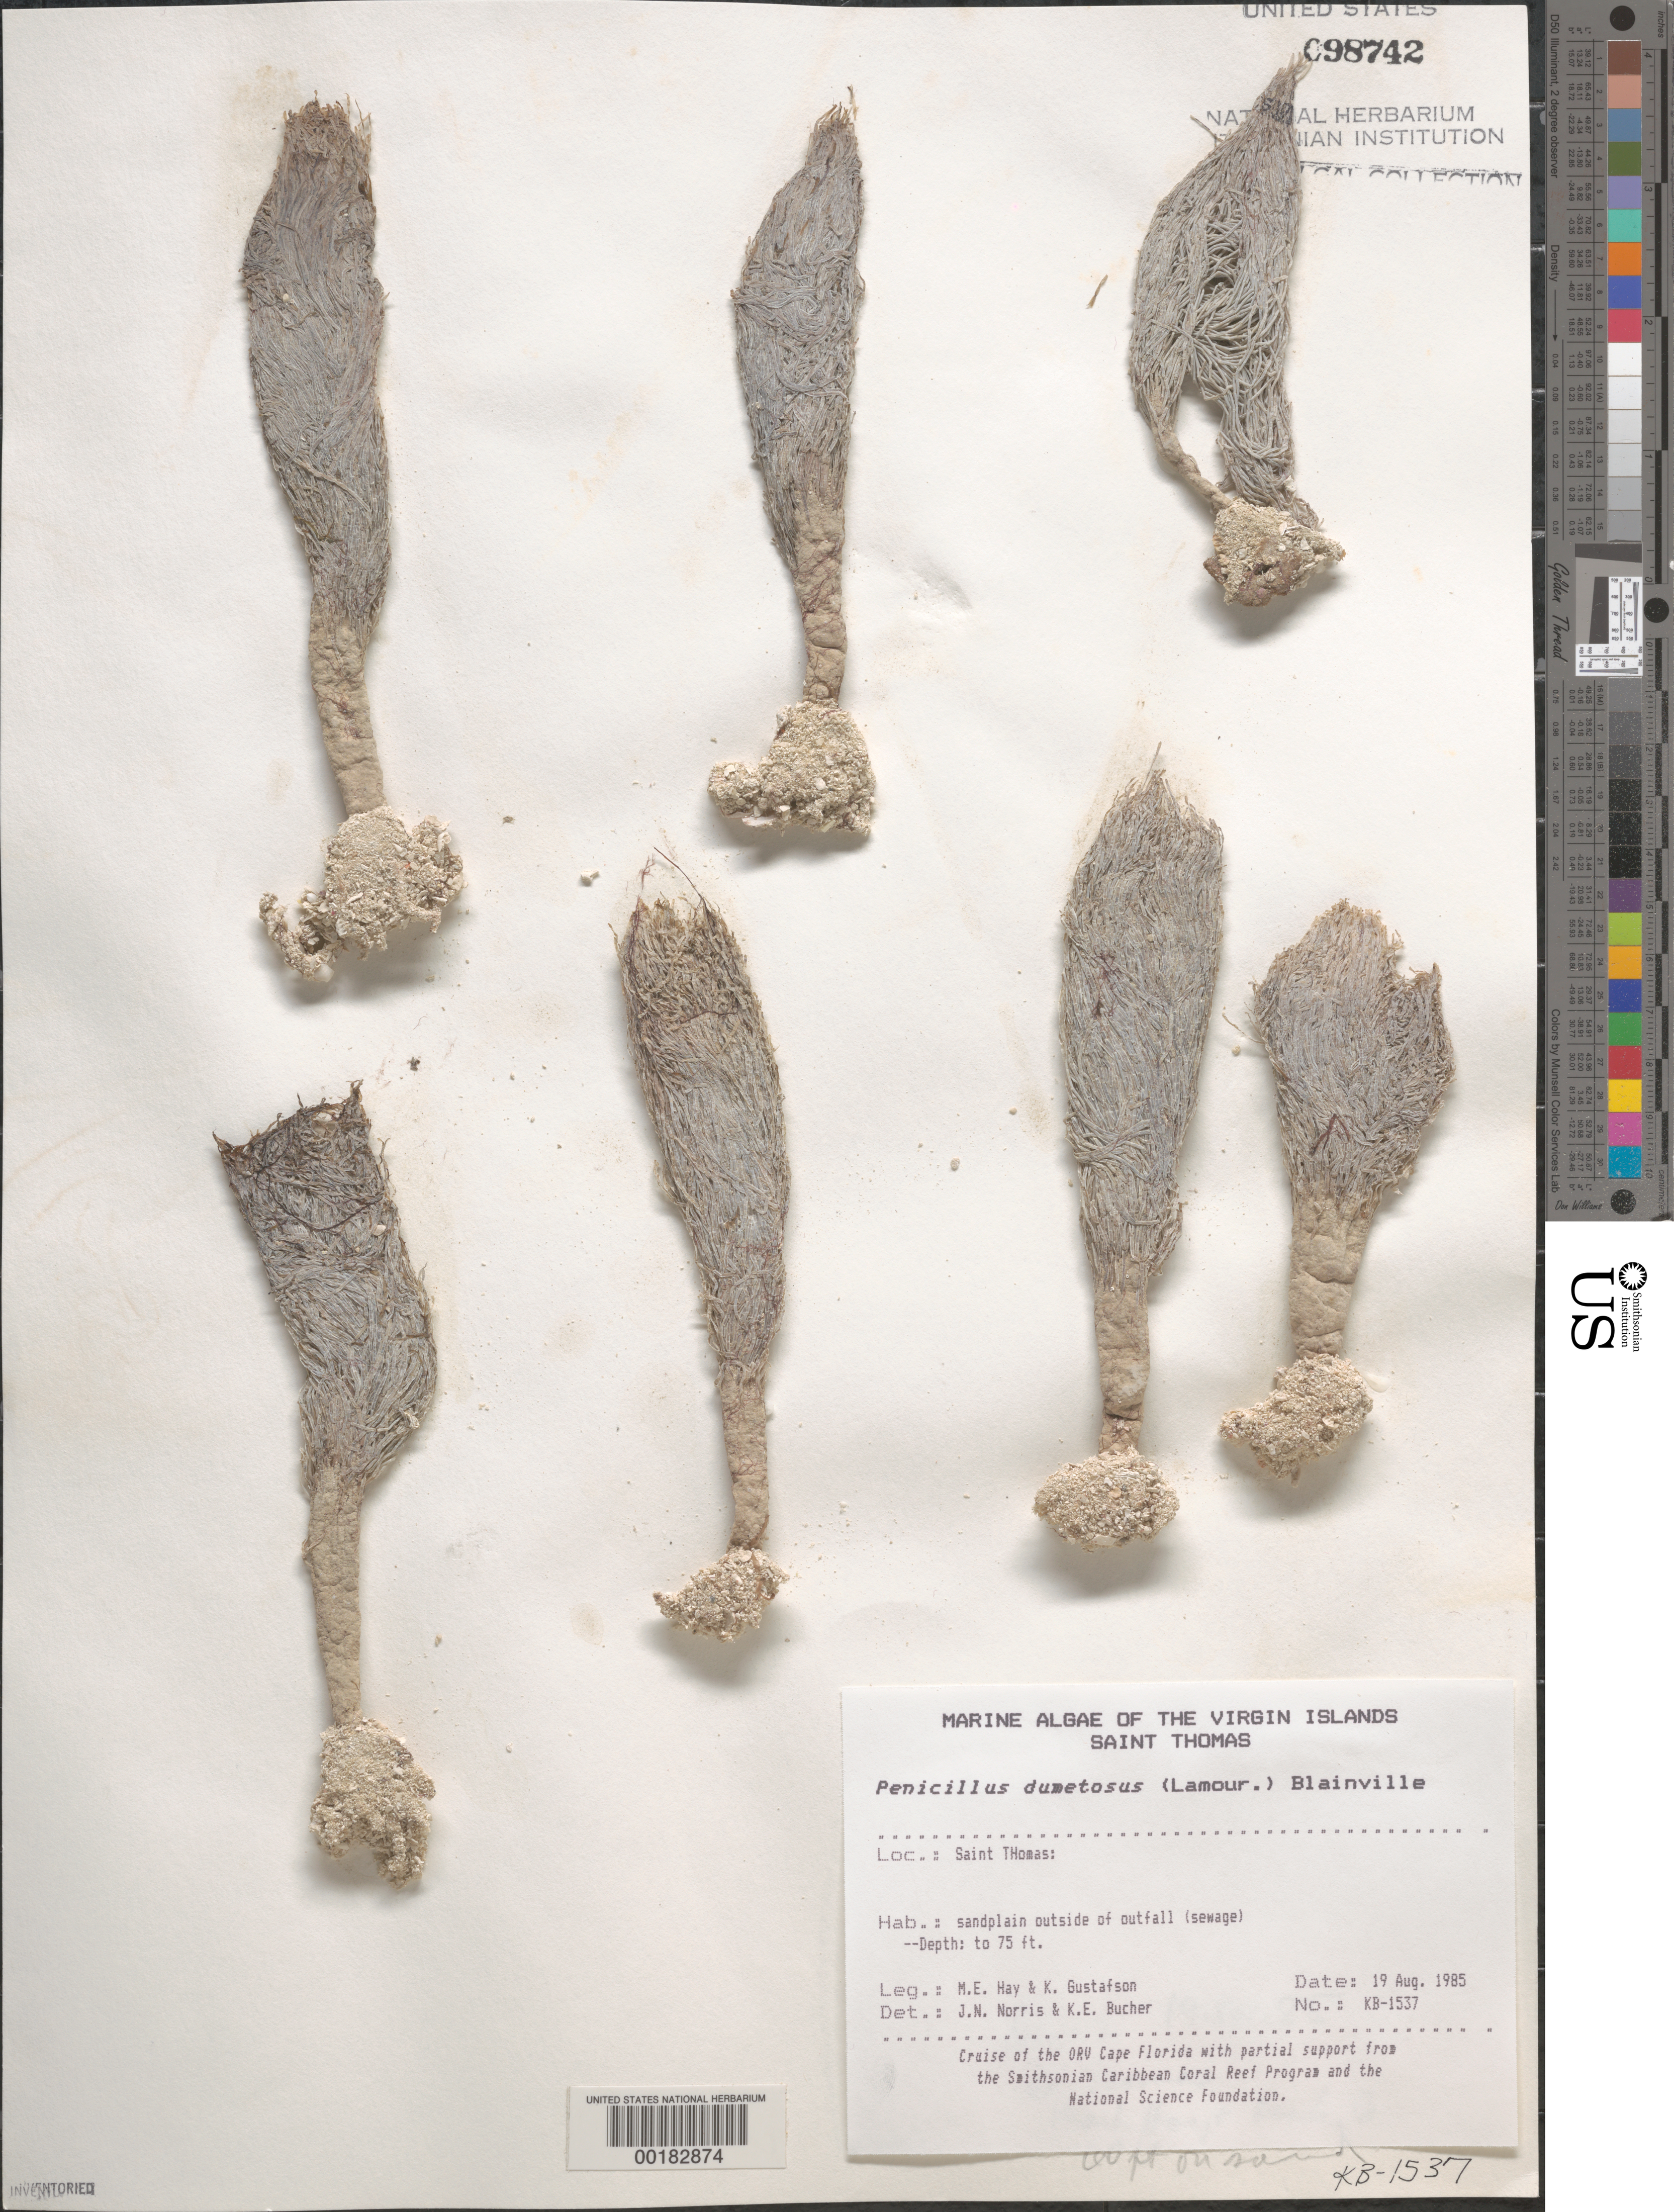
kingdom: Plantae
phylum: Chlorophyta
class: Ulvophyceae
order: Bryopsidales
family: Udoteaceae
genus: Penicillus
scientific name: Penicillus dumetosus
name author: (J.V.Lamouroux) Blainville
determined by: Norris, J. N.; Bucher, K. E.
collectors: M. E. Hay & K. Gustafson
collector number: KB-1537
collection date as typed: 19 Aug 1985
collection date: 1985-08-19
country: U.S. Virgin Islands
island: St. Thomas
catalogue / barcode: US 98742